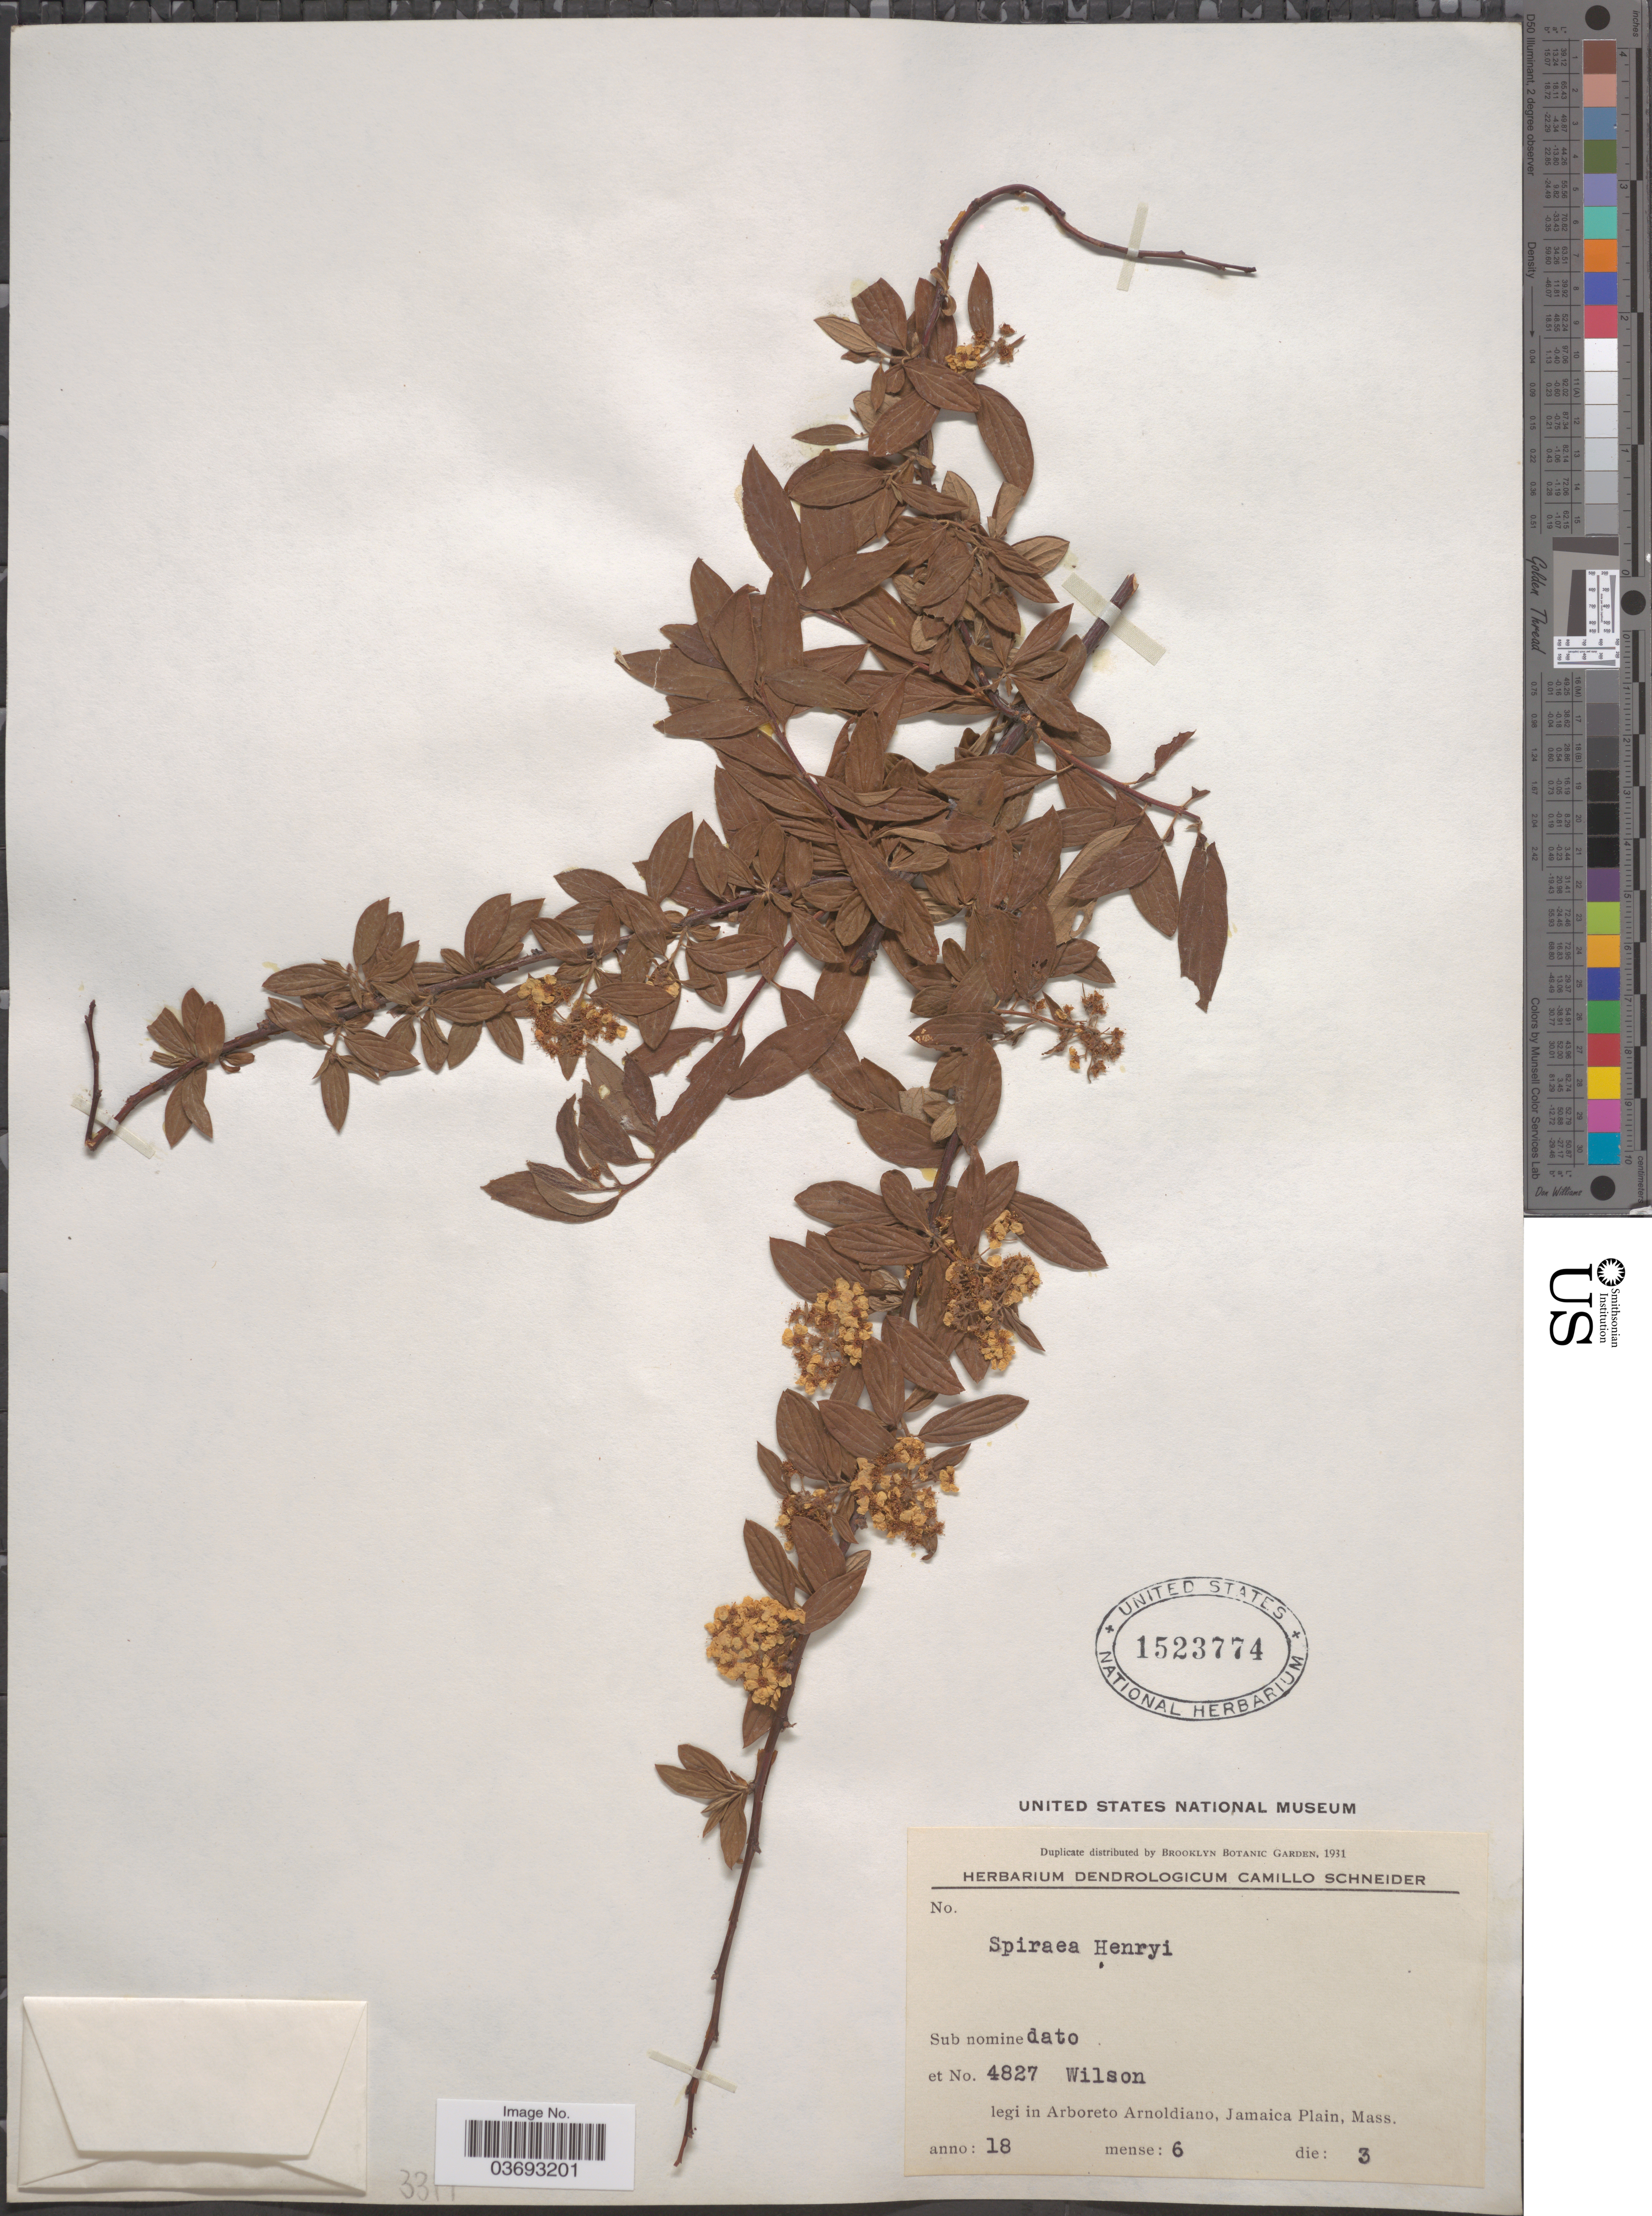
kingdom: Plantae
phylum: Tracheophyta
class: Magnoliopsida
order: Rosales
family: Rosaceae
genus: Spiraea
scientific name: Spiraea henryi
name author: Hemsl.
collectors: -- Wilson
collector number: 4827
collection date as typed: Transcribed d/m/y: 3/6/18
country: United States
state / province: Massachusetts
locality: Arboreto Arnoldiano, Jamaica Plain.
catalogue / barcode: US 1523774